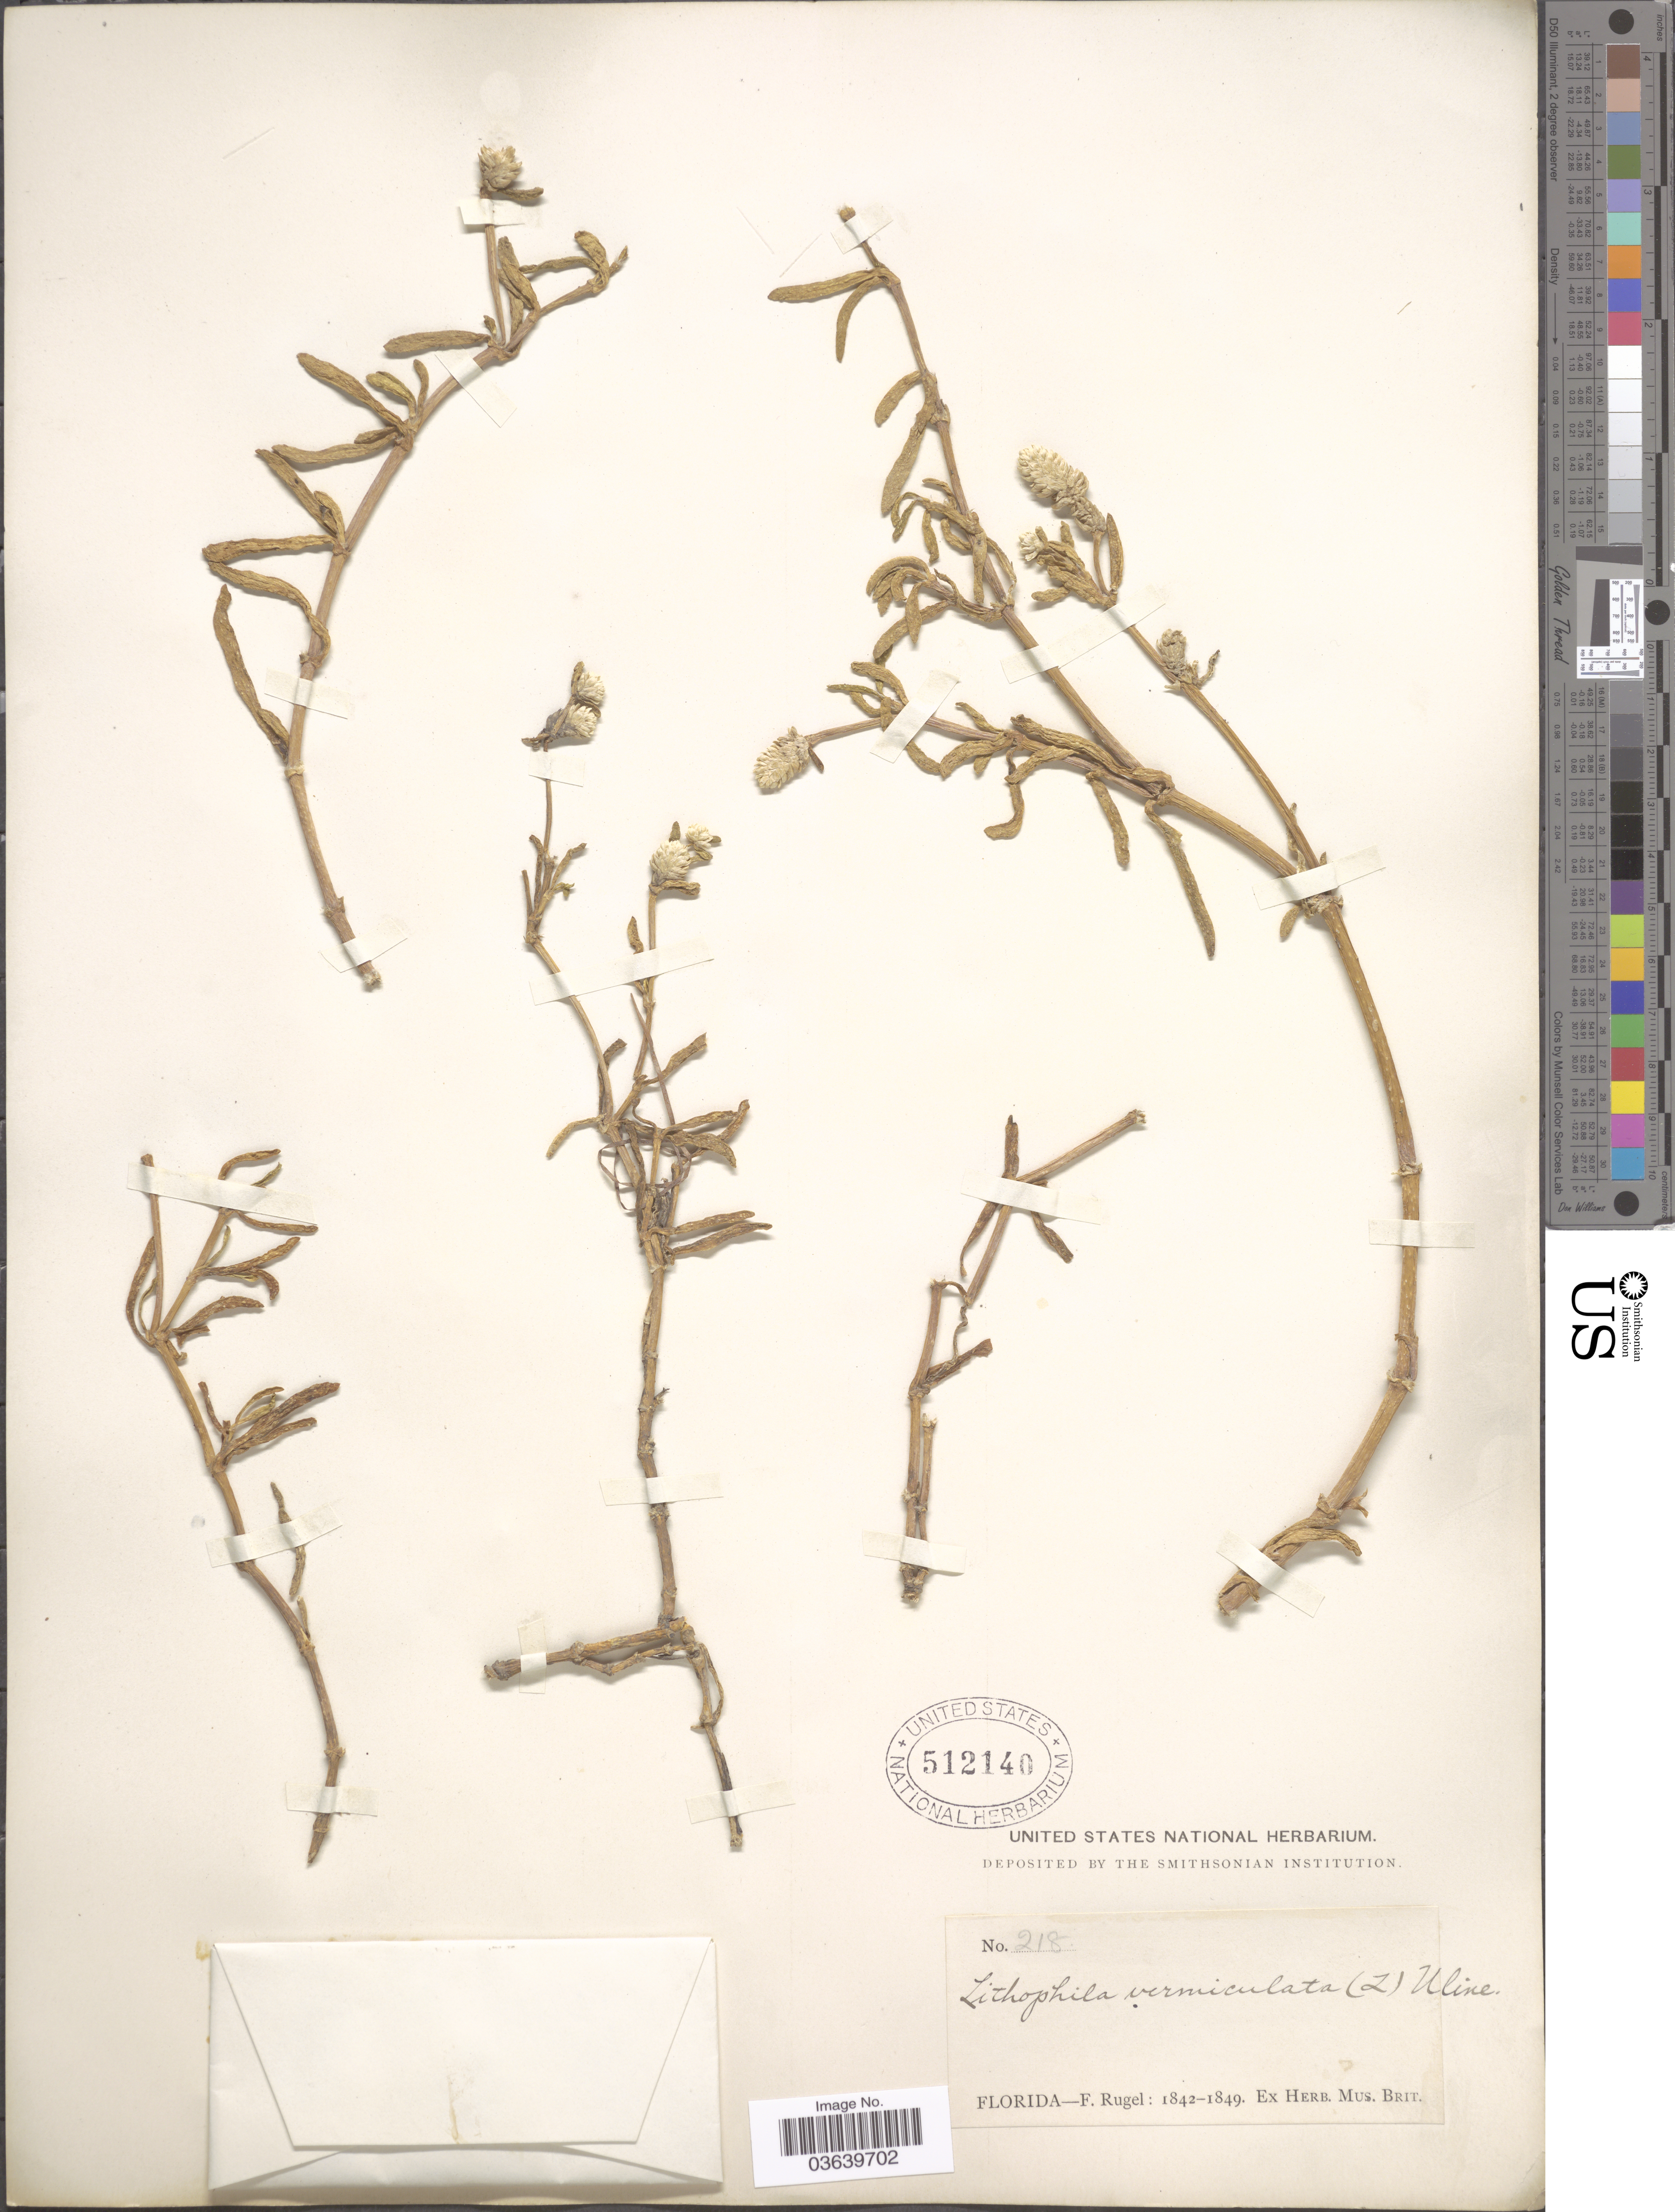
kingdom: Plantae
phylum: Tracheophyta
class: Magnoliopsida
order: Caryophyllales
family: Amaranthaceae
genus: Gomphrena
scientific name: Gomphrena vermicularis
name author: L.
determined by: Strong, Mark T., (BOT), Smithsonian Institution - National Museum of Natural History (UNITED STATES)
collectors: F. Rugel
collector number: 218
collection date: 1842/1849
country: United States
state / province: Florida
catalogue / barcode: US 512140